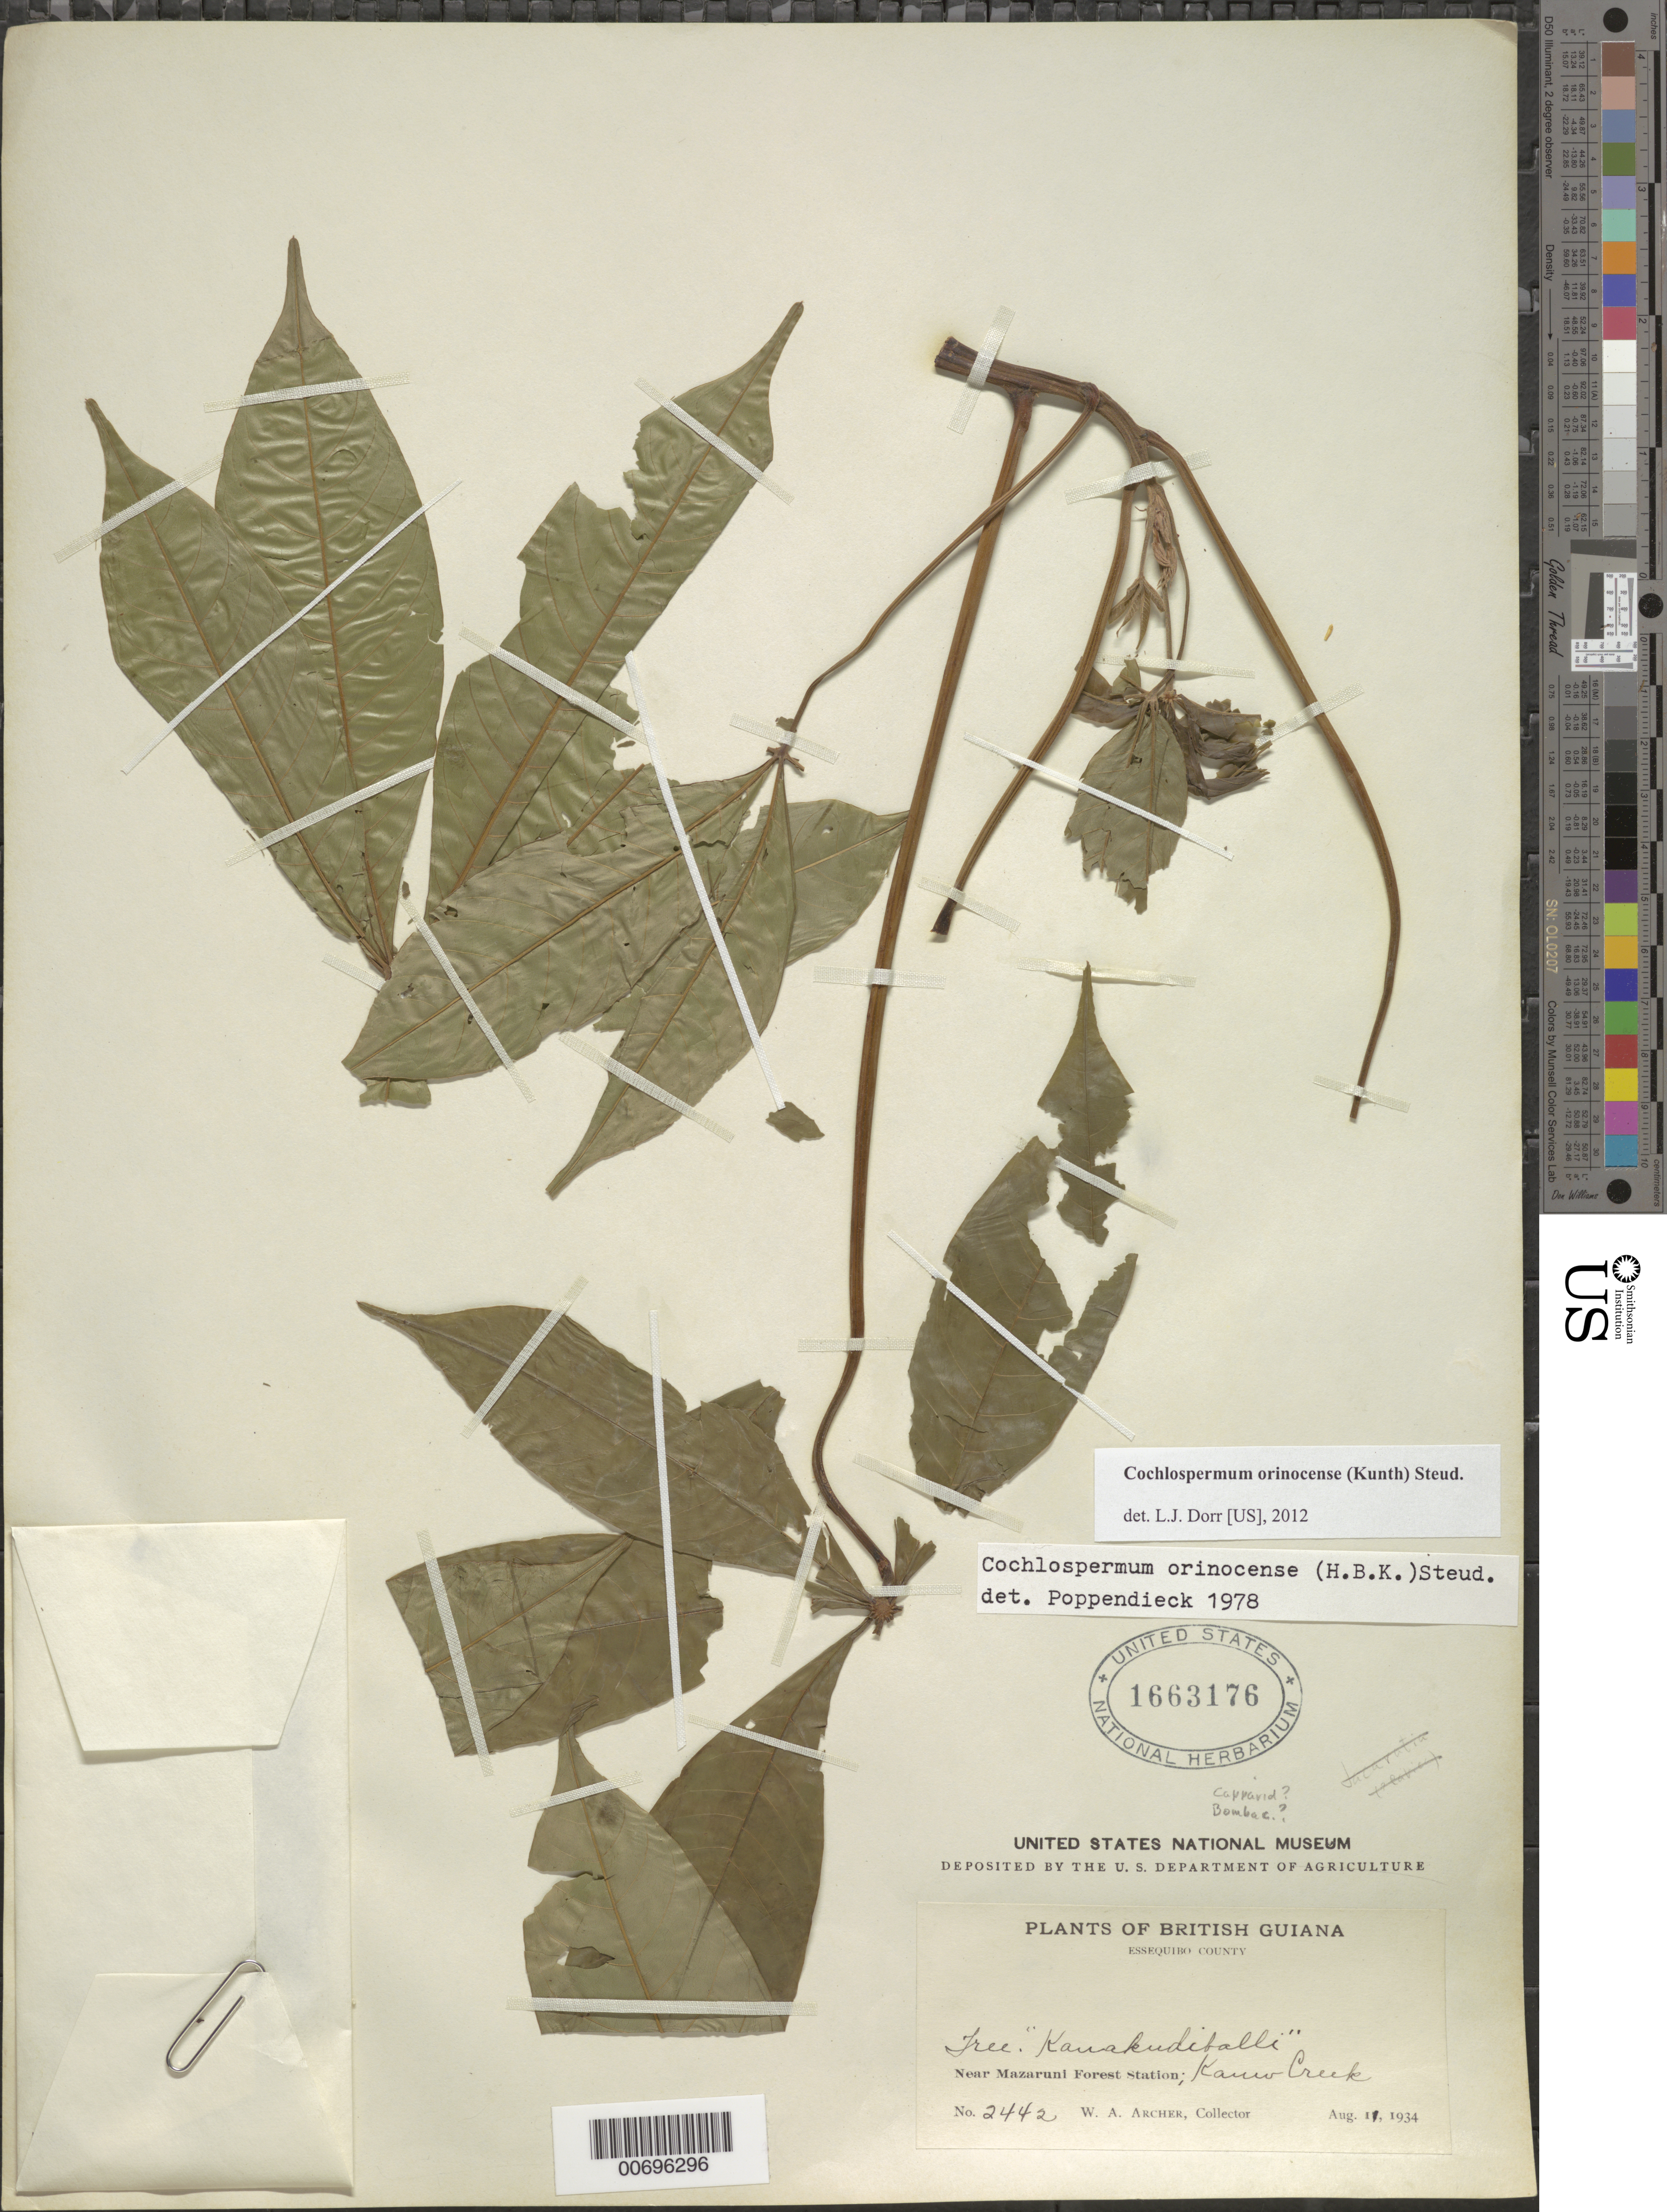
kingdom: Plantae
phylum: Tracheophyta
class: Magnoliopsida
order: Malvales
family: Cochlospermaceae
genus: Cochlospermum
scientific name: Cochlospermum orinocense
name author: (Kunth) Steud.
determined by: Poppendieck, H.-H., (HBG), Institut fur Allgemeine Botanik und Botanischer Garten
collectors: W. A. Archer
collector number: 2442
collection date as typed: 11-Aug-34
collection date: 1934-08-11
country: Guyana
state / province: Cuyuni-Mazaruni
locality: Mazaruni Forest Station, vic.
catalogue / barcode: US 1663176